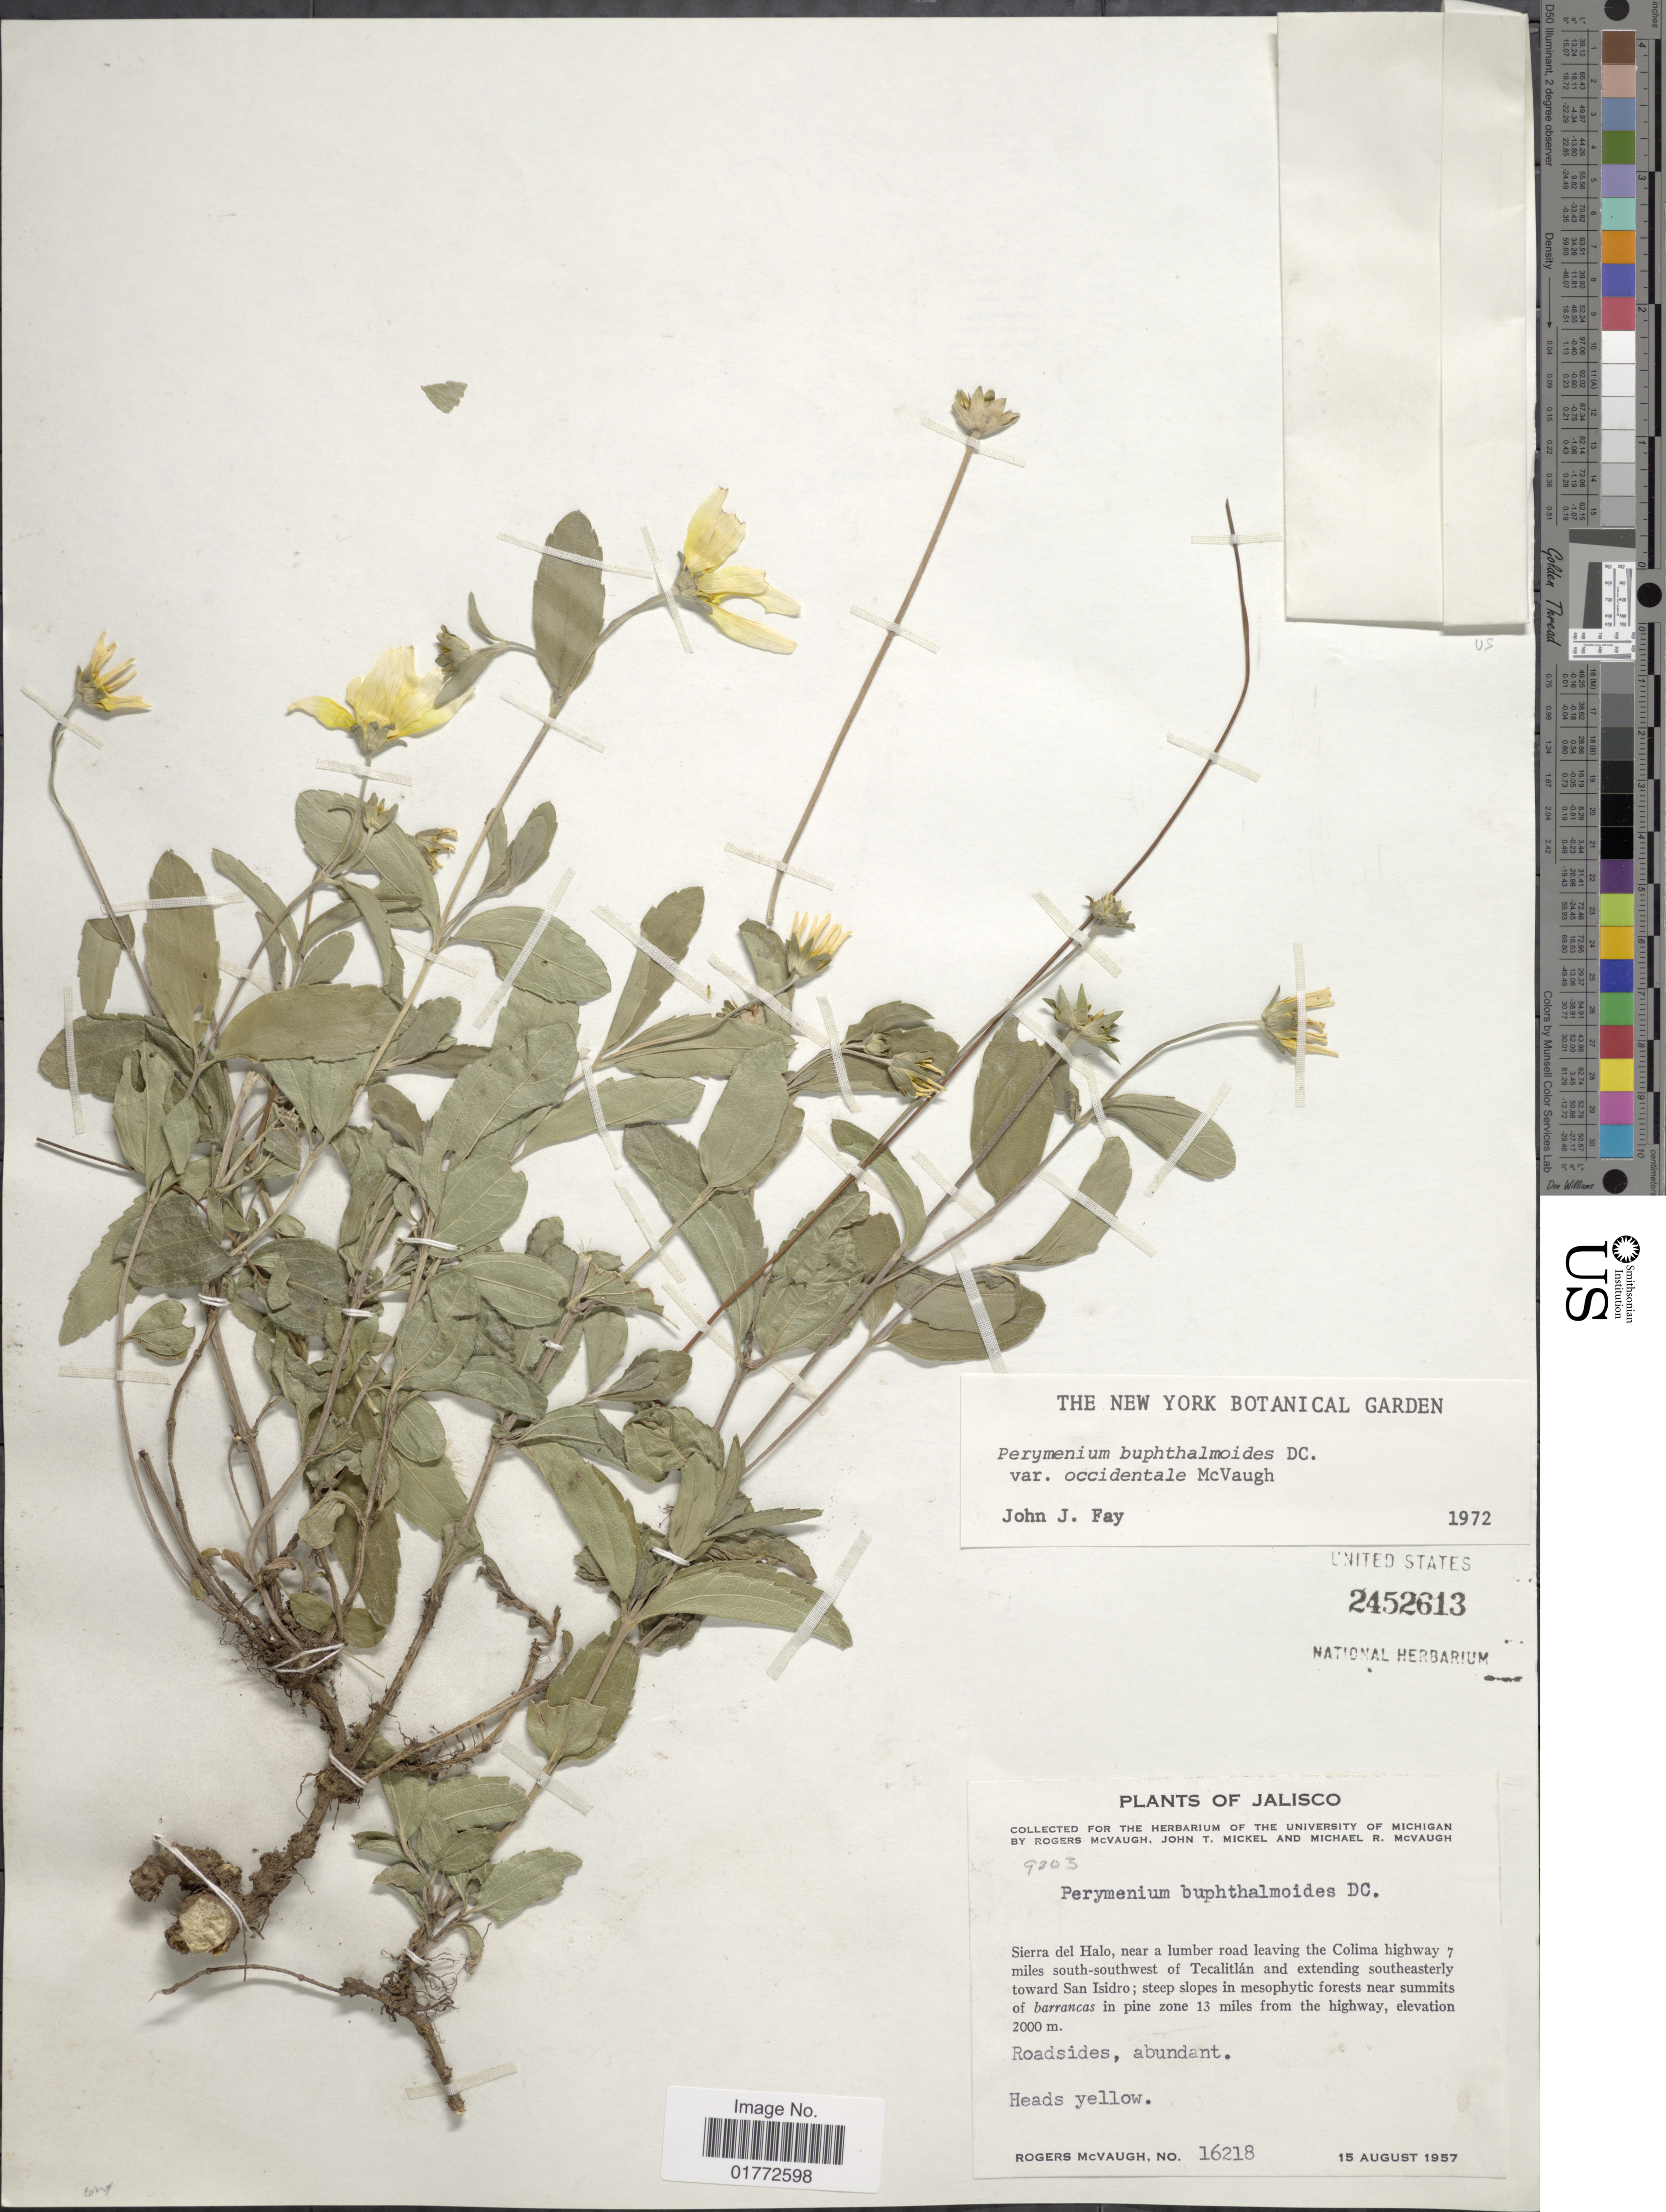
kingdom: Plantae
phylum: Tracheophyta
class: Magnoliopsida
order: Asterales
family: Asteraceae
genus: Perymenium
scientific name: Perymenium buphthalmoides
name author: DC.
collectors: R. McVaugh, J. T. Mickel & M. R. McVaugh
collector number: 16218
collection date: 1957-08-15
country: Mexico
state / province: Jalisco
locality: Sierra del Halo, near a lumber road leaving the Colima highway 7 miles south-southwest of Tecalitlan and extending southeasterly toward San Isidro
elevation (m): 2000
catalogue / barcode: US 2452613